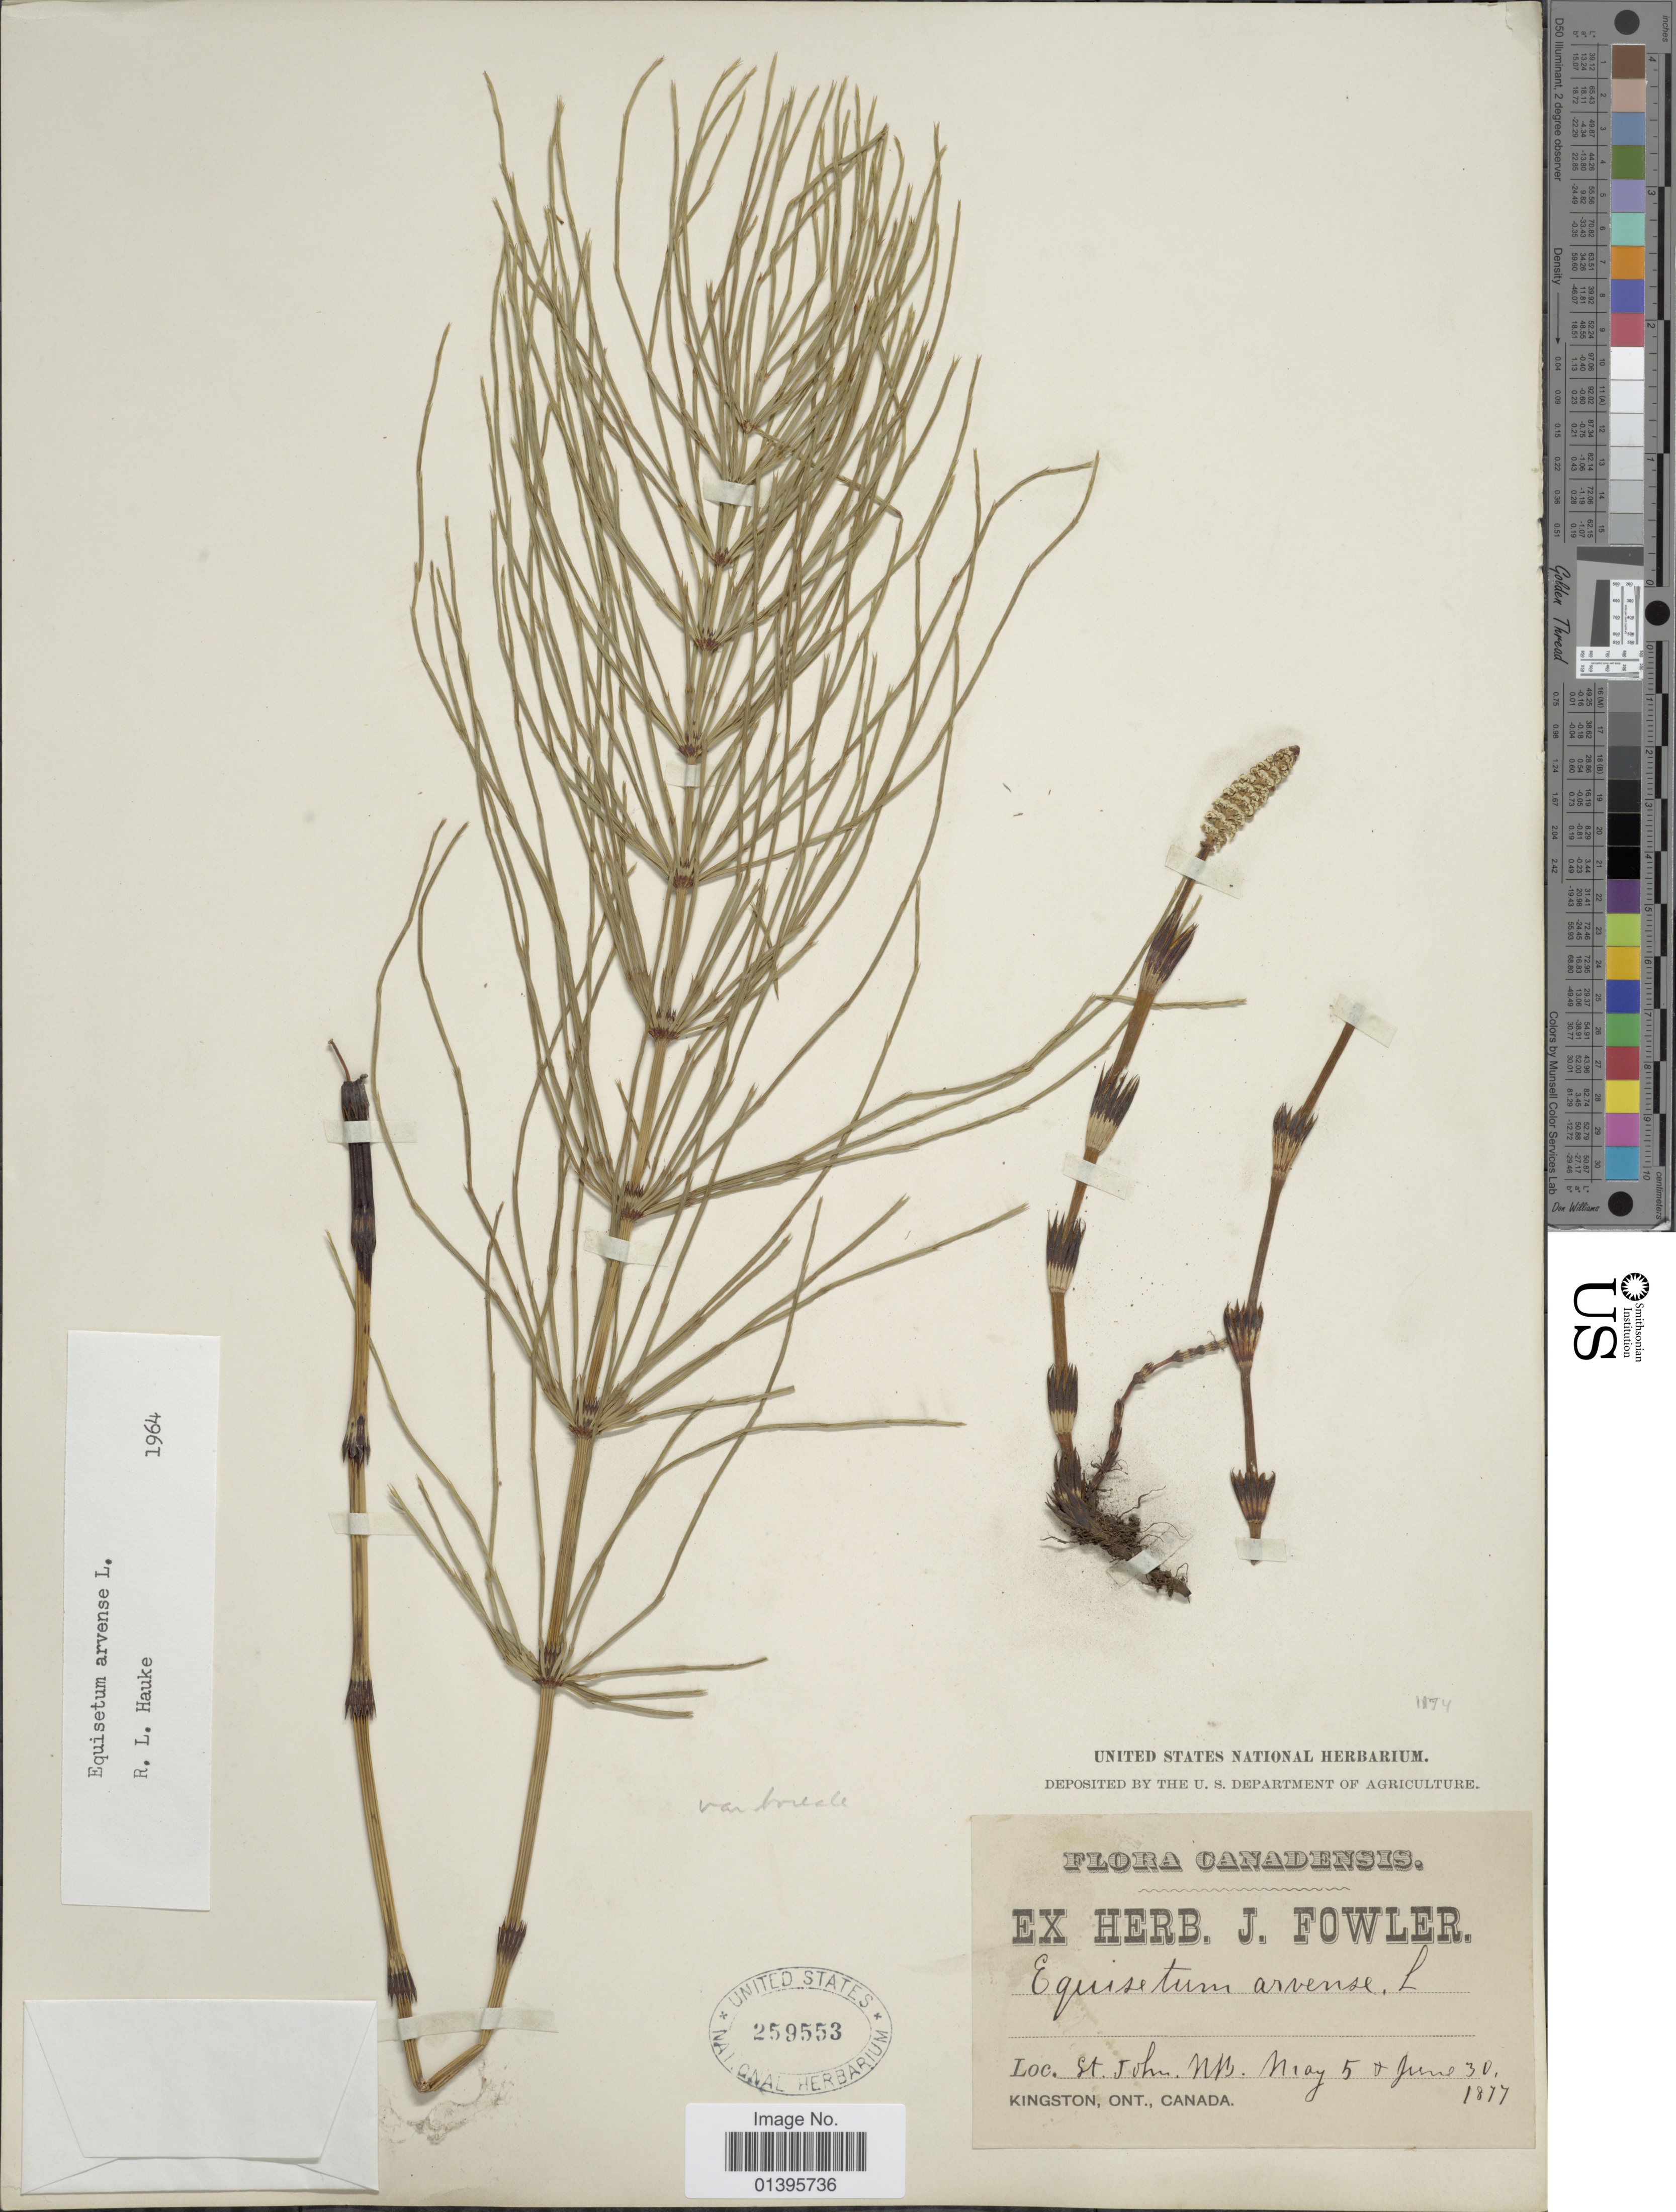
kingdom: Plantae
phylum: Tracheophyta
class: Polypodiopsida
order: Equisetales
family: Equisetaceae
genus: Equisetum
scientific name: Equisetum arvense var. boreale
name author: (Bong.) Rupr.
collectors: ex herb. J. Fowler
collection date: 1877-05-05/1877-06-30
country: Canada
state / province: New Brunswick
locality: St. John, Kingston, Ont.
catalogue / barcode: US 259553